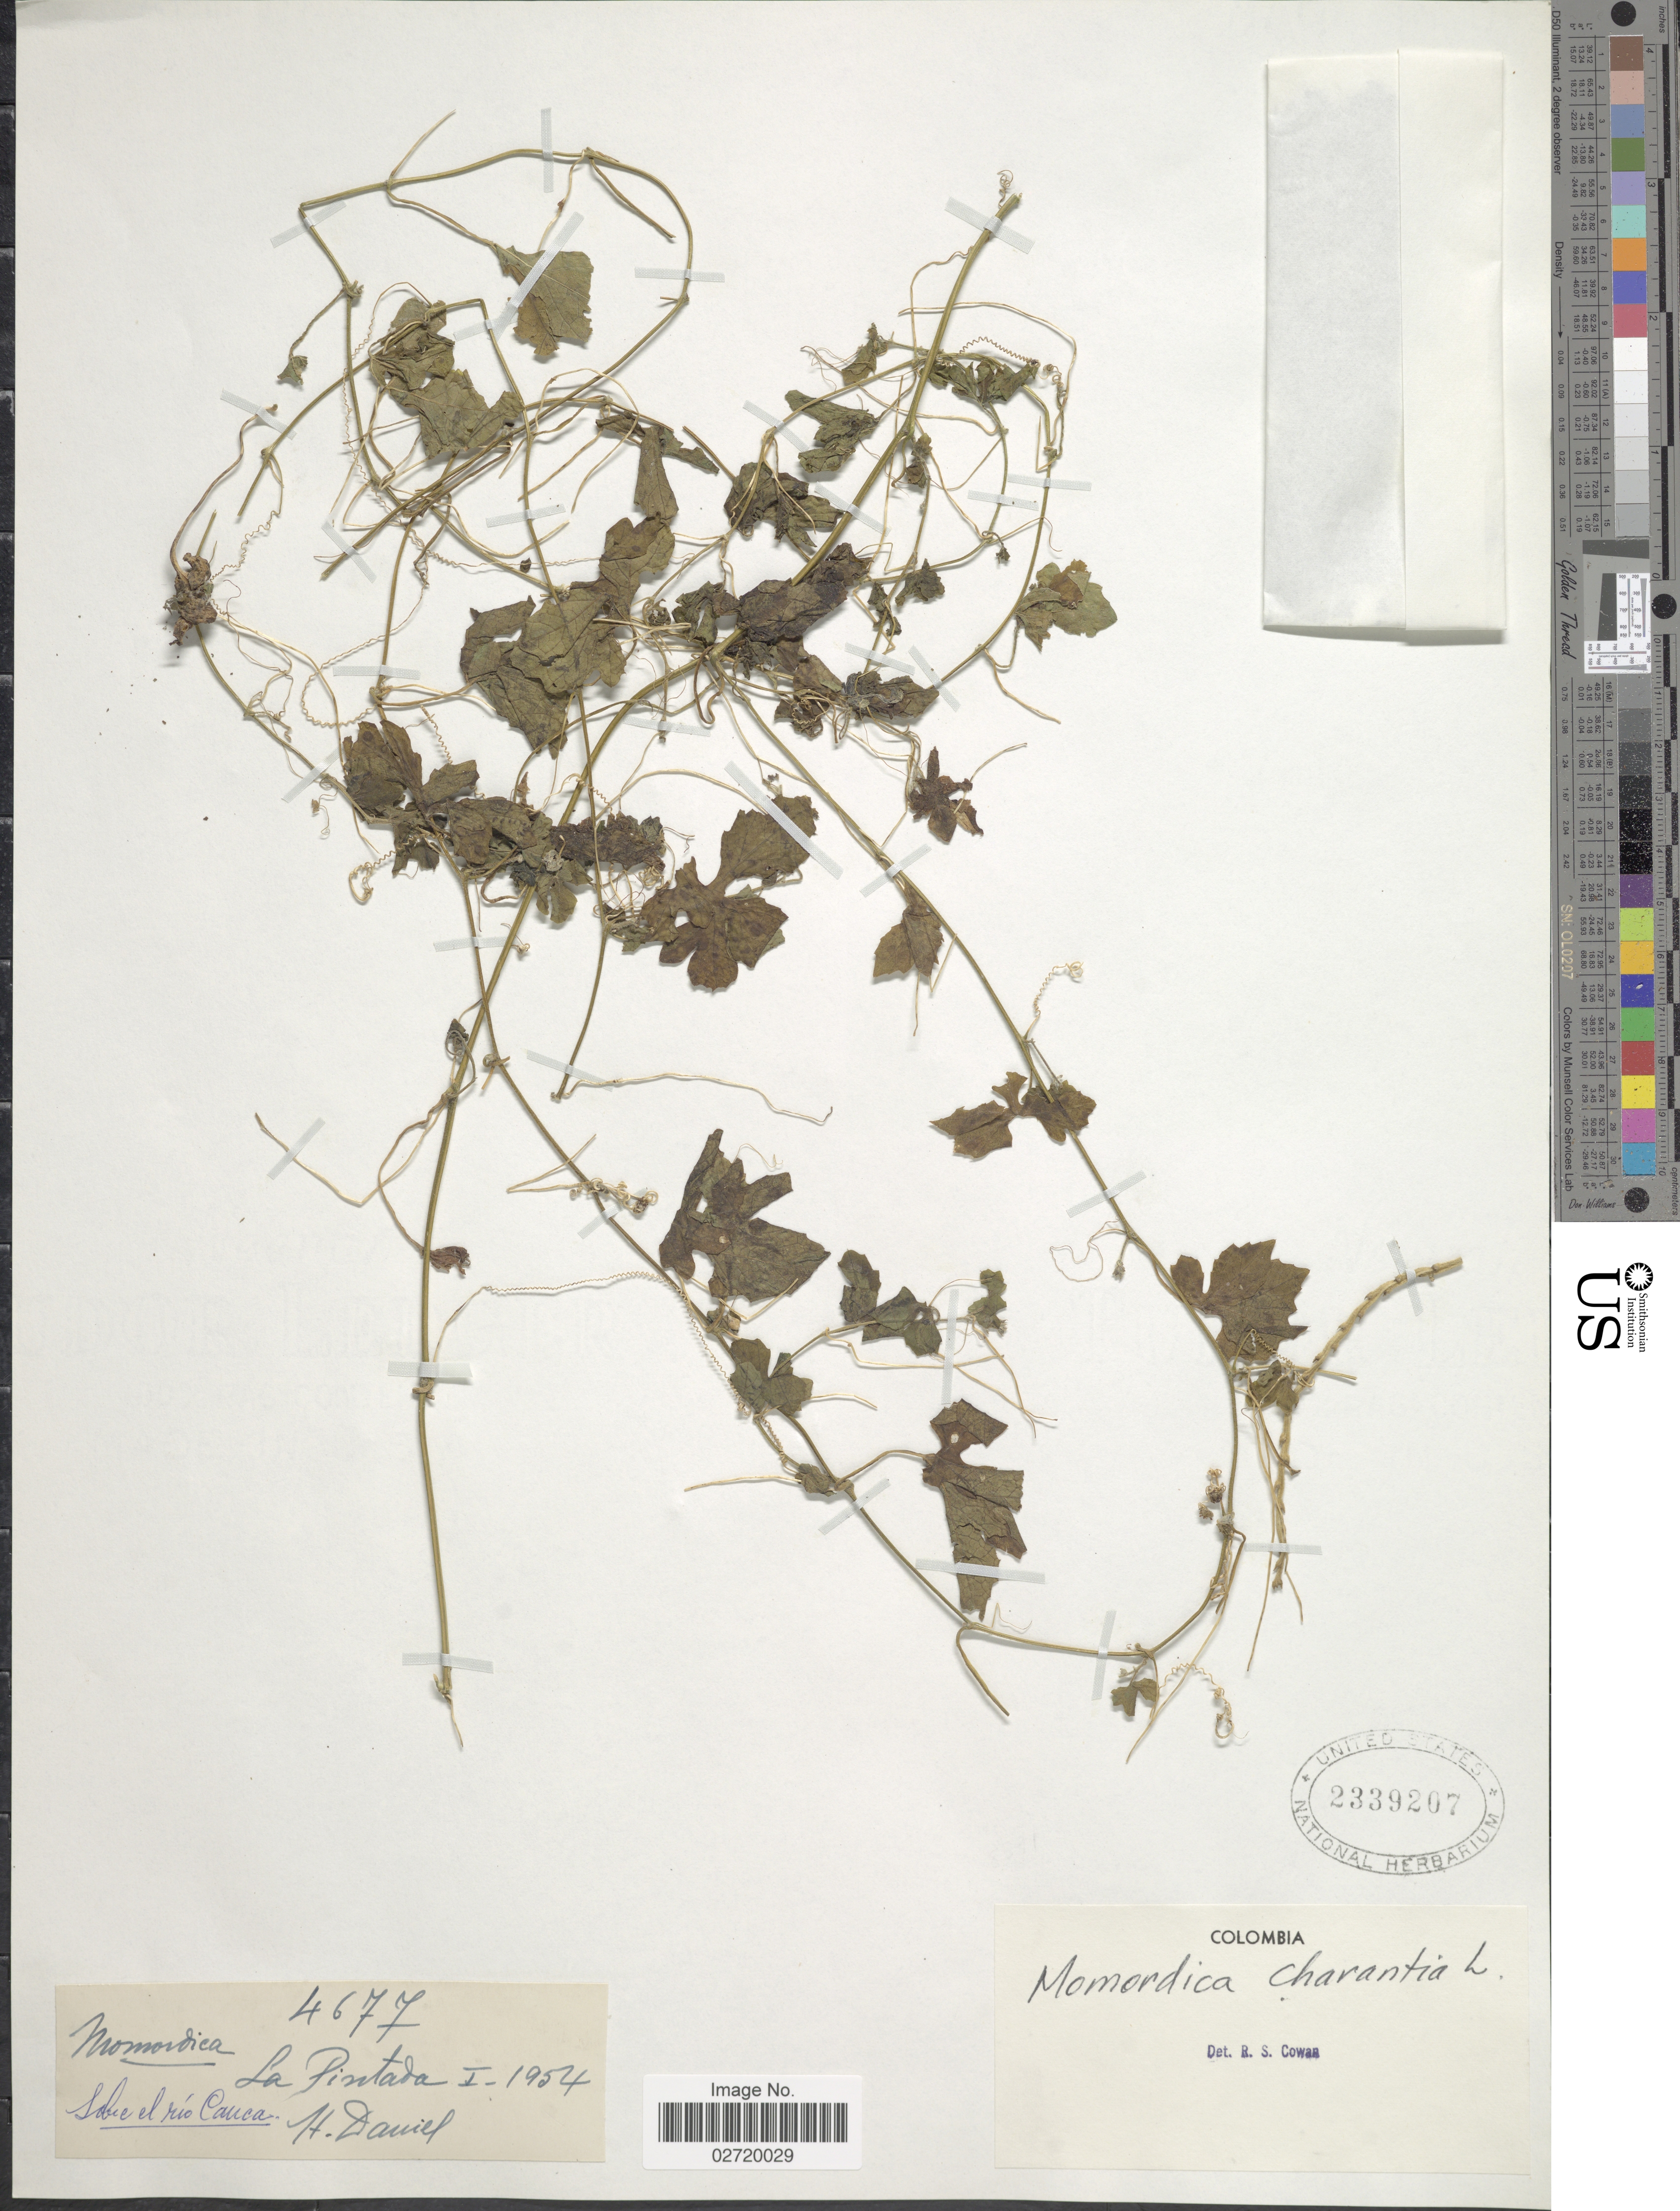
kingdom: Plantae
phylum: Tracheophyta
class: Magnoliopsida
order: Cucurbitales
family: Cucurbitaceae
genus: Momordica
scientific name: Momordica charantia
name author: L.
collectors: H. Daniel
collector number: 4677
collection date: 1954-01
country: Colombia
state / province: Cauca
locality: La Pintada, Sobre el rio Cauca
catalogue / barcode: US 2339207